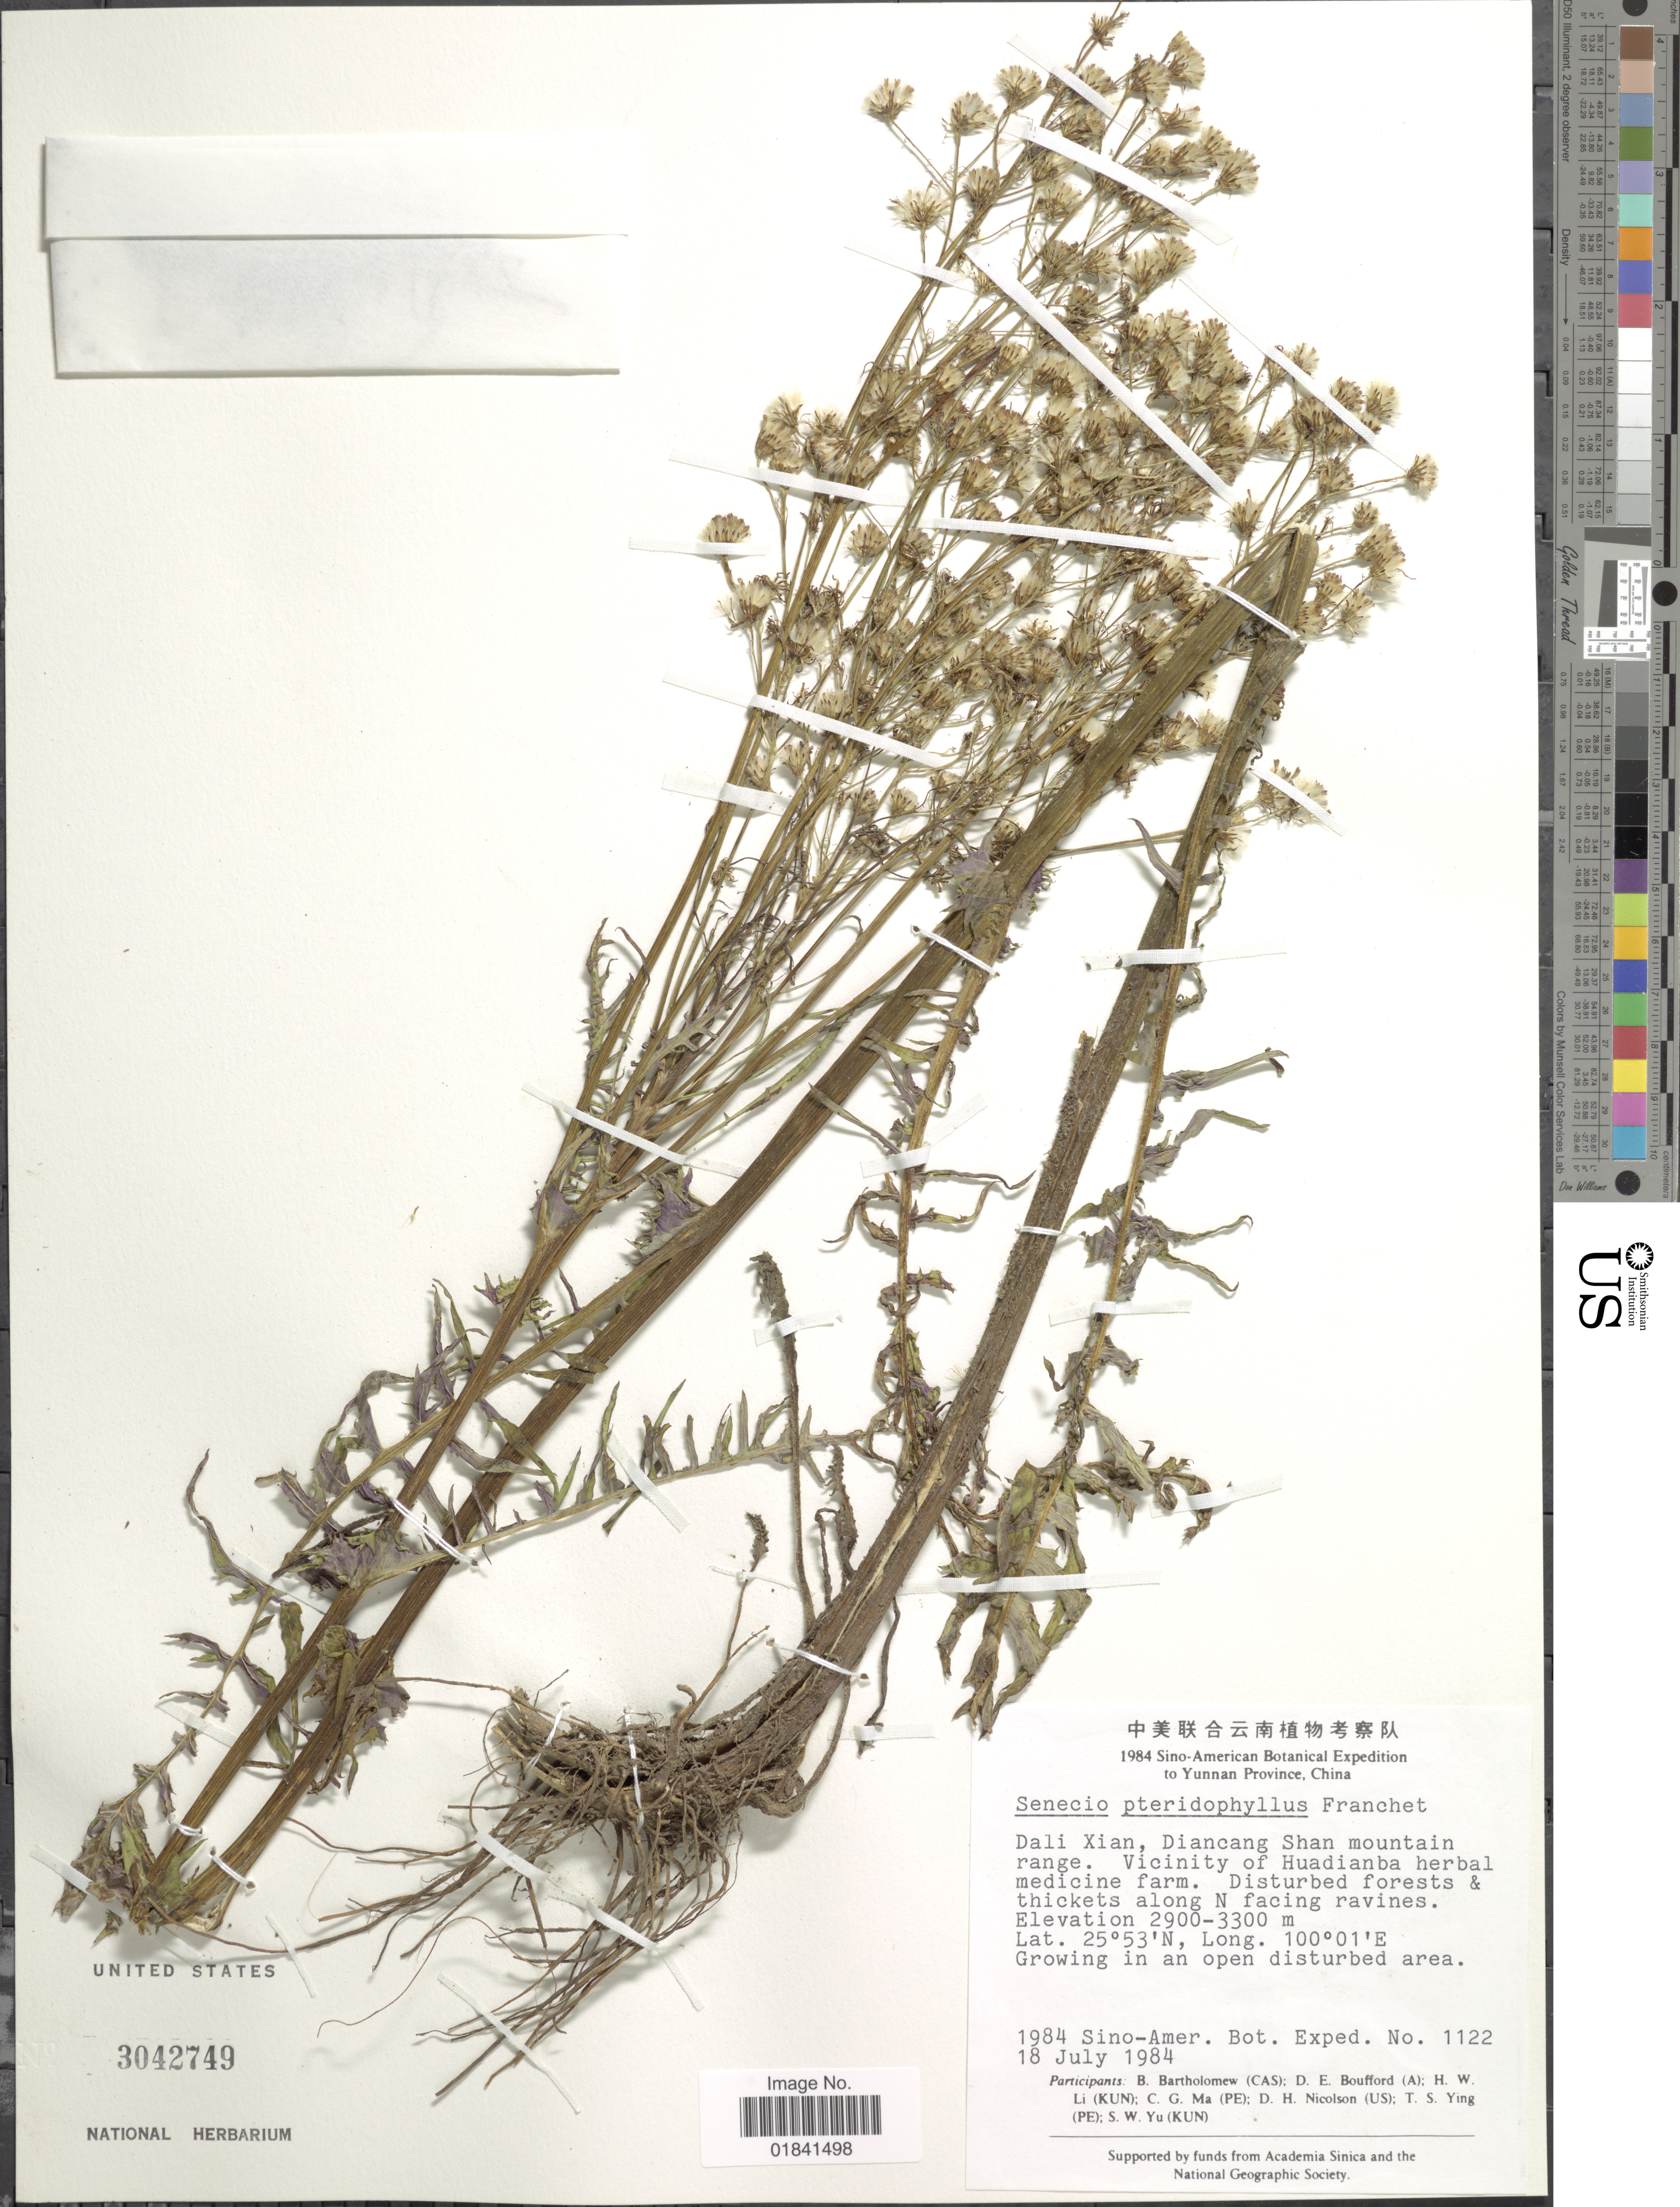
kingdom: Plantae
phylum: Tracheophyta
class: Magnoliopsida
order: Asterales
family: Asteraceae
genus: Senecio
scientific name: Senecio pteridophyllus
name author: Franch.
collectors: Sino-Amer. Bot. Exped. 1984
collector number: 1122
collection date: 1984-07-18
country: China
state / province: Yunnan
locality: Dali Xian, Diancang Shan mountain range. Xiaohuadianba in the vicinity of Huadianba medicinal herb farm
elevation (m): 2900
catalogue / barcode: US 3042749